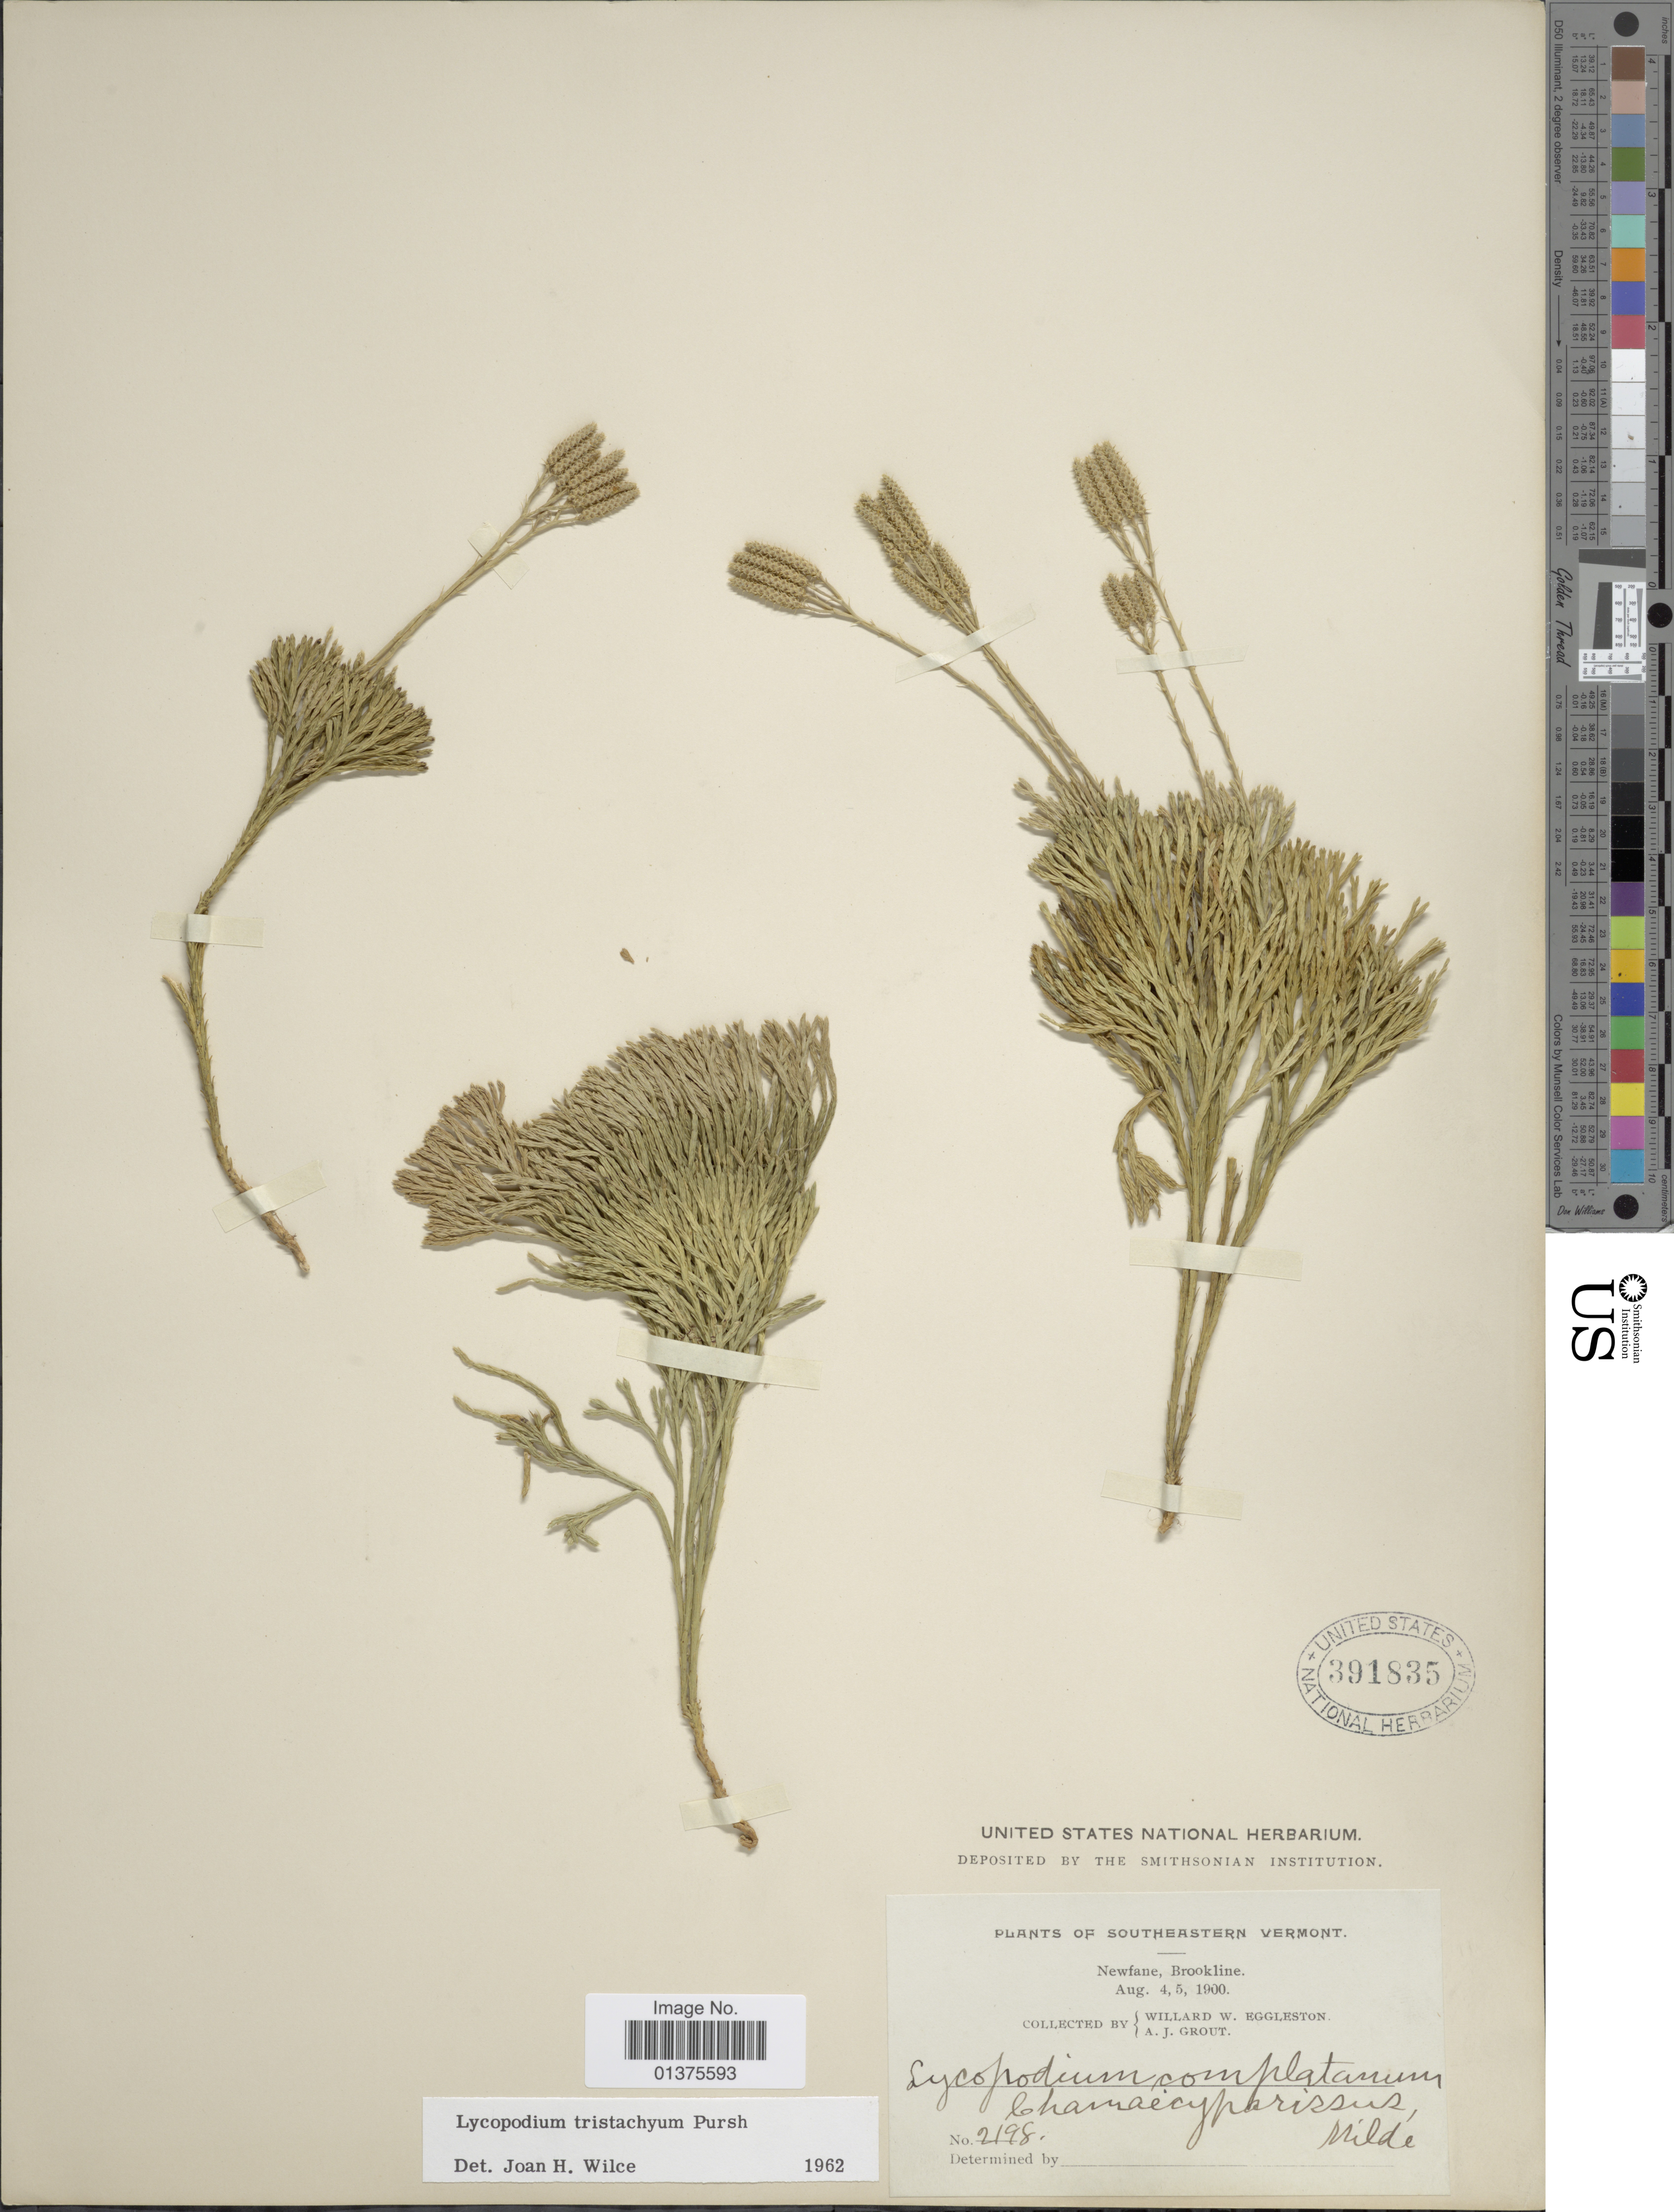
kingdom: Plantae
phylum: Tracheophyta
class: Lycopodiopsida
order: Lycopodiales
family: Lycopodiaceae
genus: Diphasiastrum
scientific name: Diphasiastrum tristachyum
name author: (Pursh) Holub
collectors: W. W. Eggleston & A. J. Grout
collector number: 2198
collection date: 1900-08-04/1900-08-05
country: United States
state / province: Vermont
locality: Southeastern Vermont, Newfane, Brookline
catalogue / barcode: US 391835